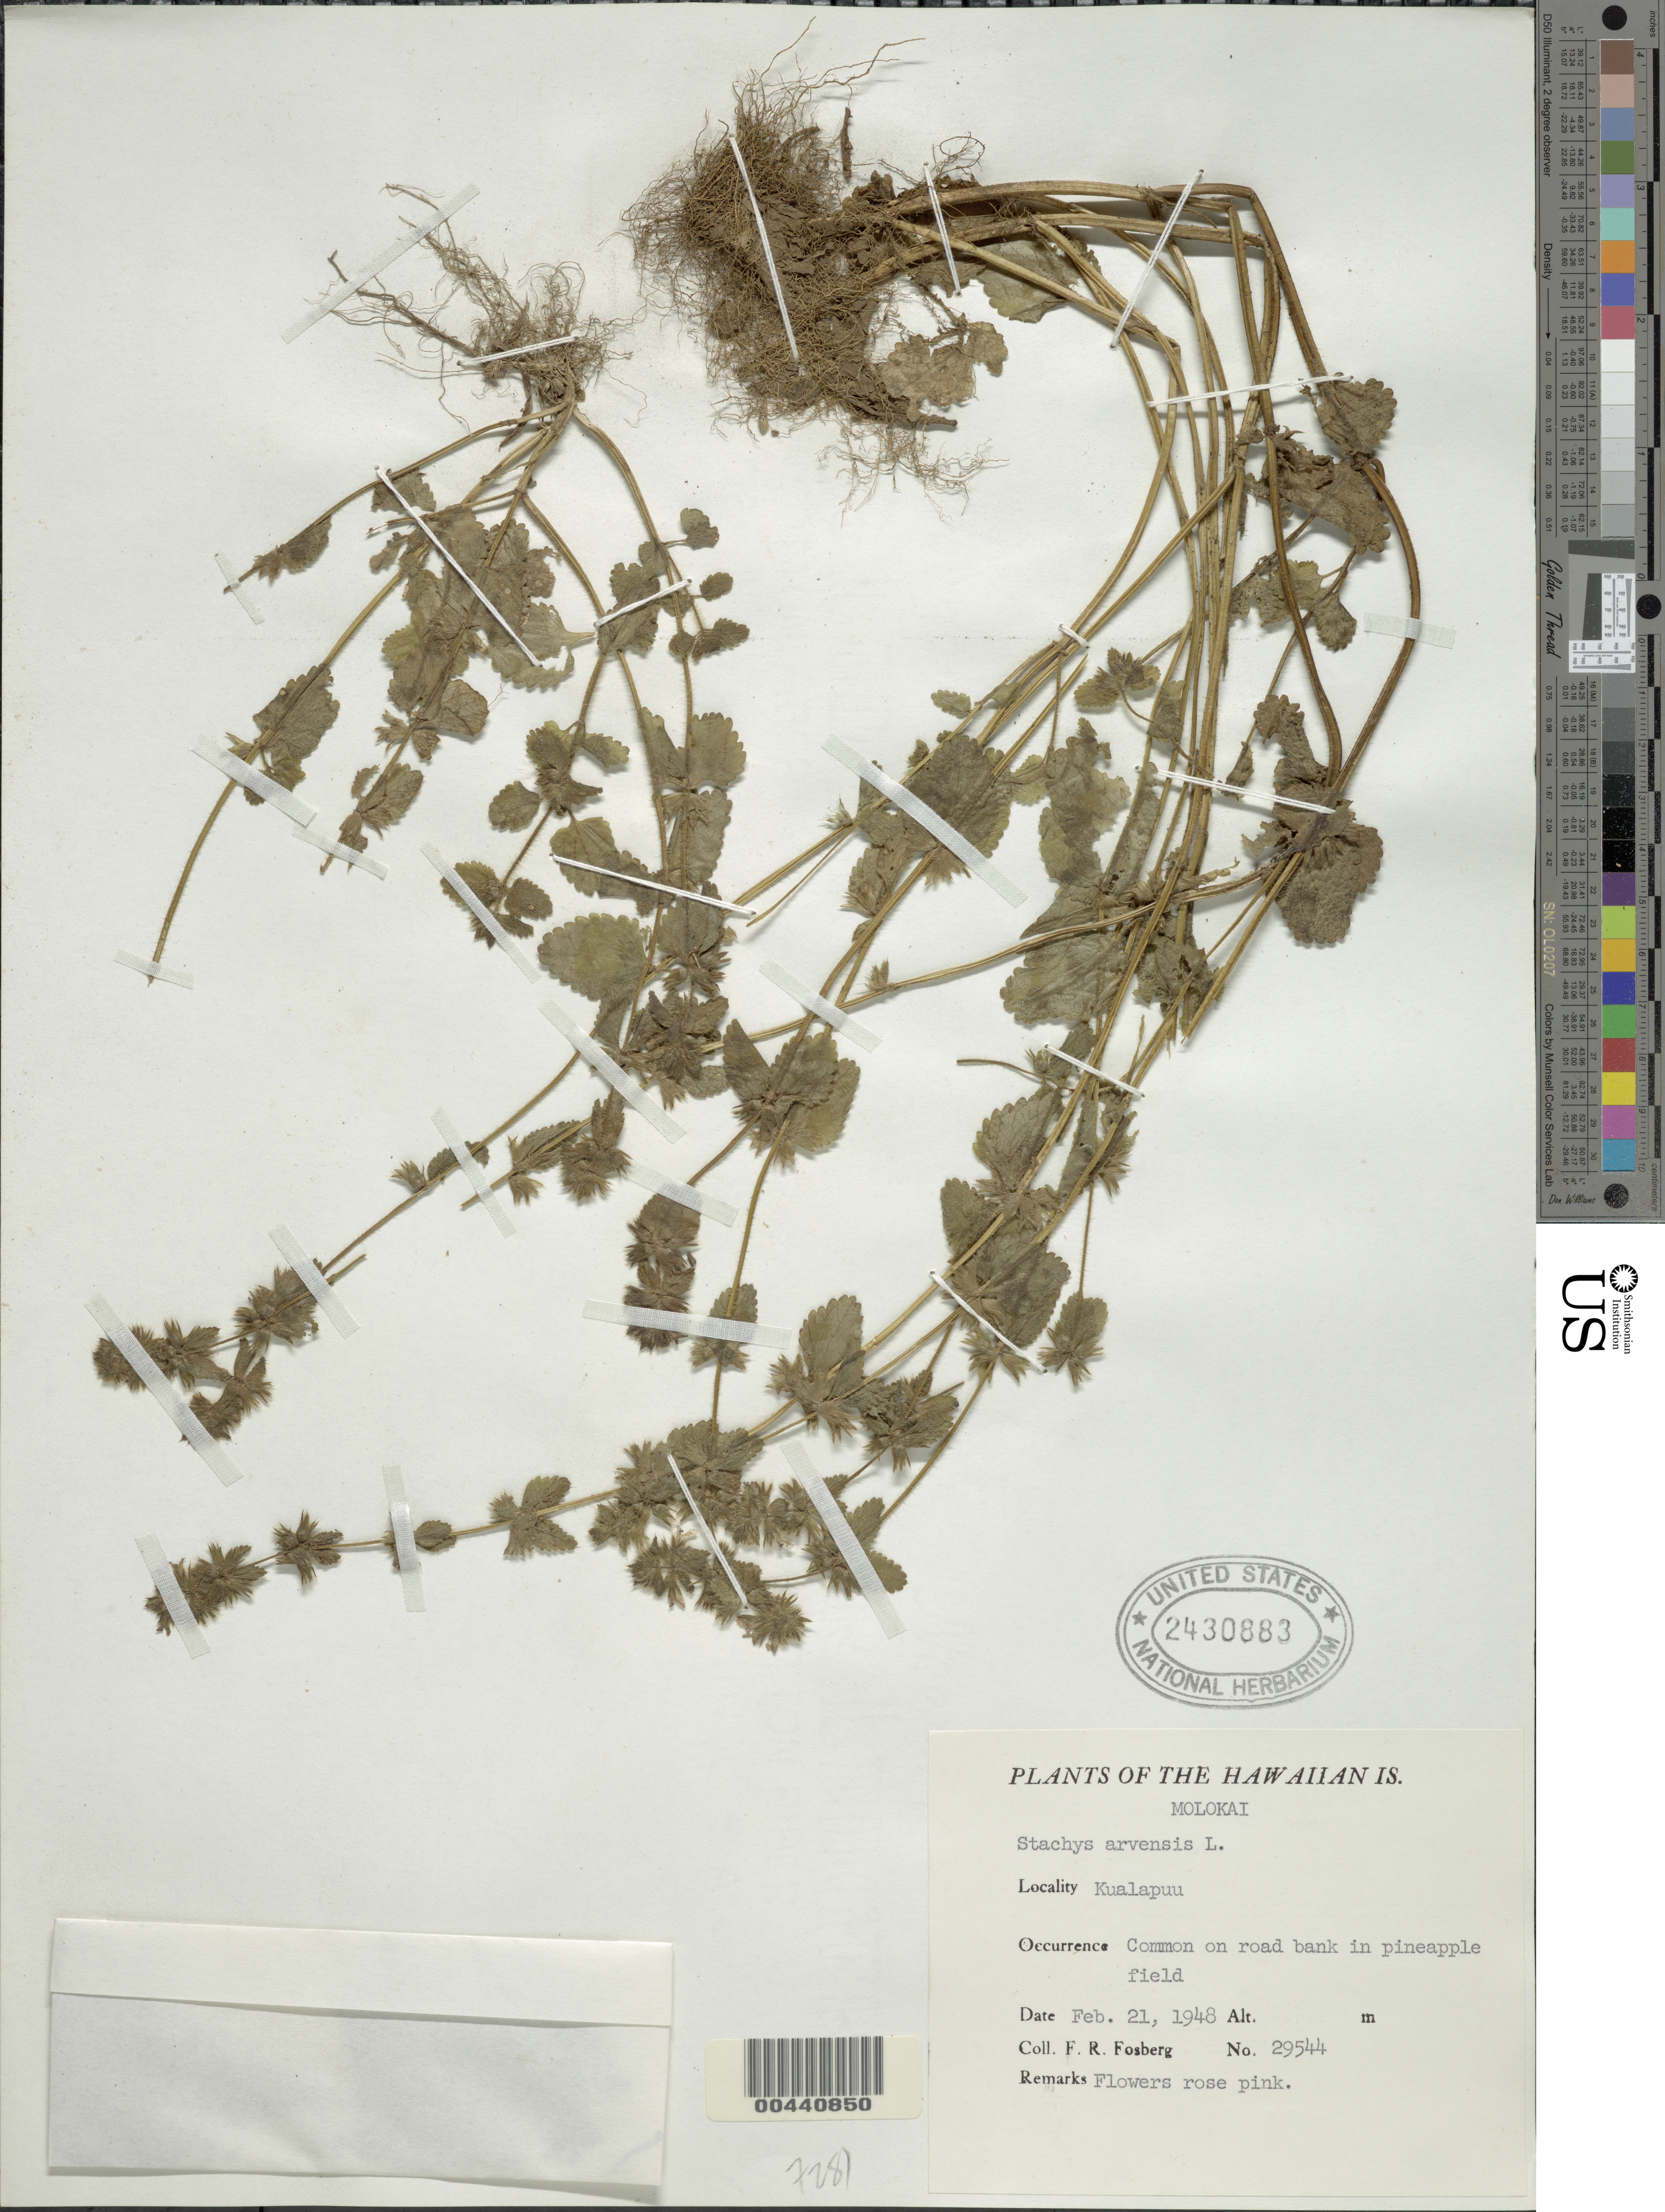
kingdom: Plantae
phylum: Tracheophyta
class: Magnoliopsida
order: Lamiales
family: Lamiaceae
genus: Stachys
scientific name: Stachys arvensis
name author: (L.) L.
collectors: F. R. Fosberg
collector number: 29544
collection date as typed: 21 Feb 1948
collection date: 1948-02-21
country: United States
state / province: Hawaii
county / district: Maui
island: Moloka'i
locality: Kualapuu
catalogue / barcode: US 2430883